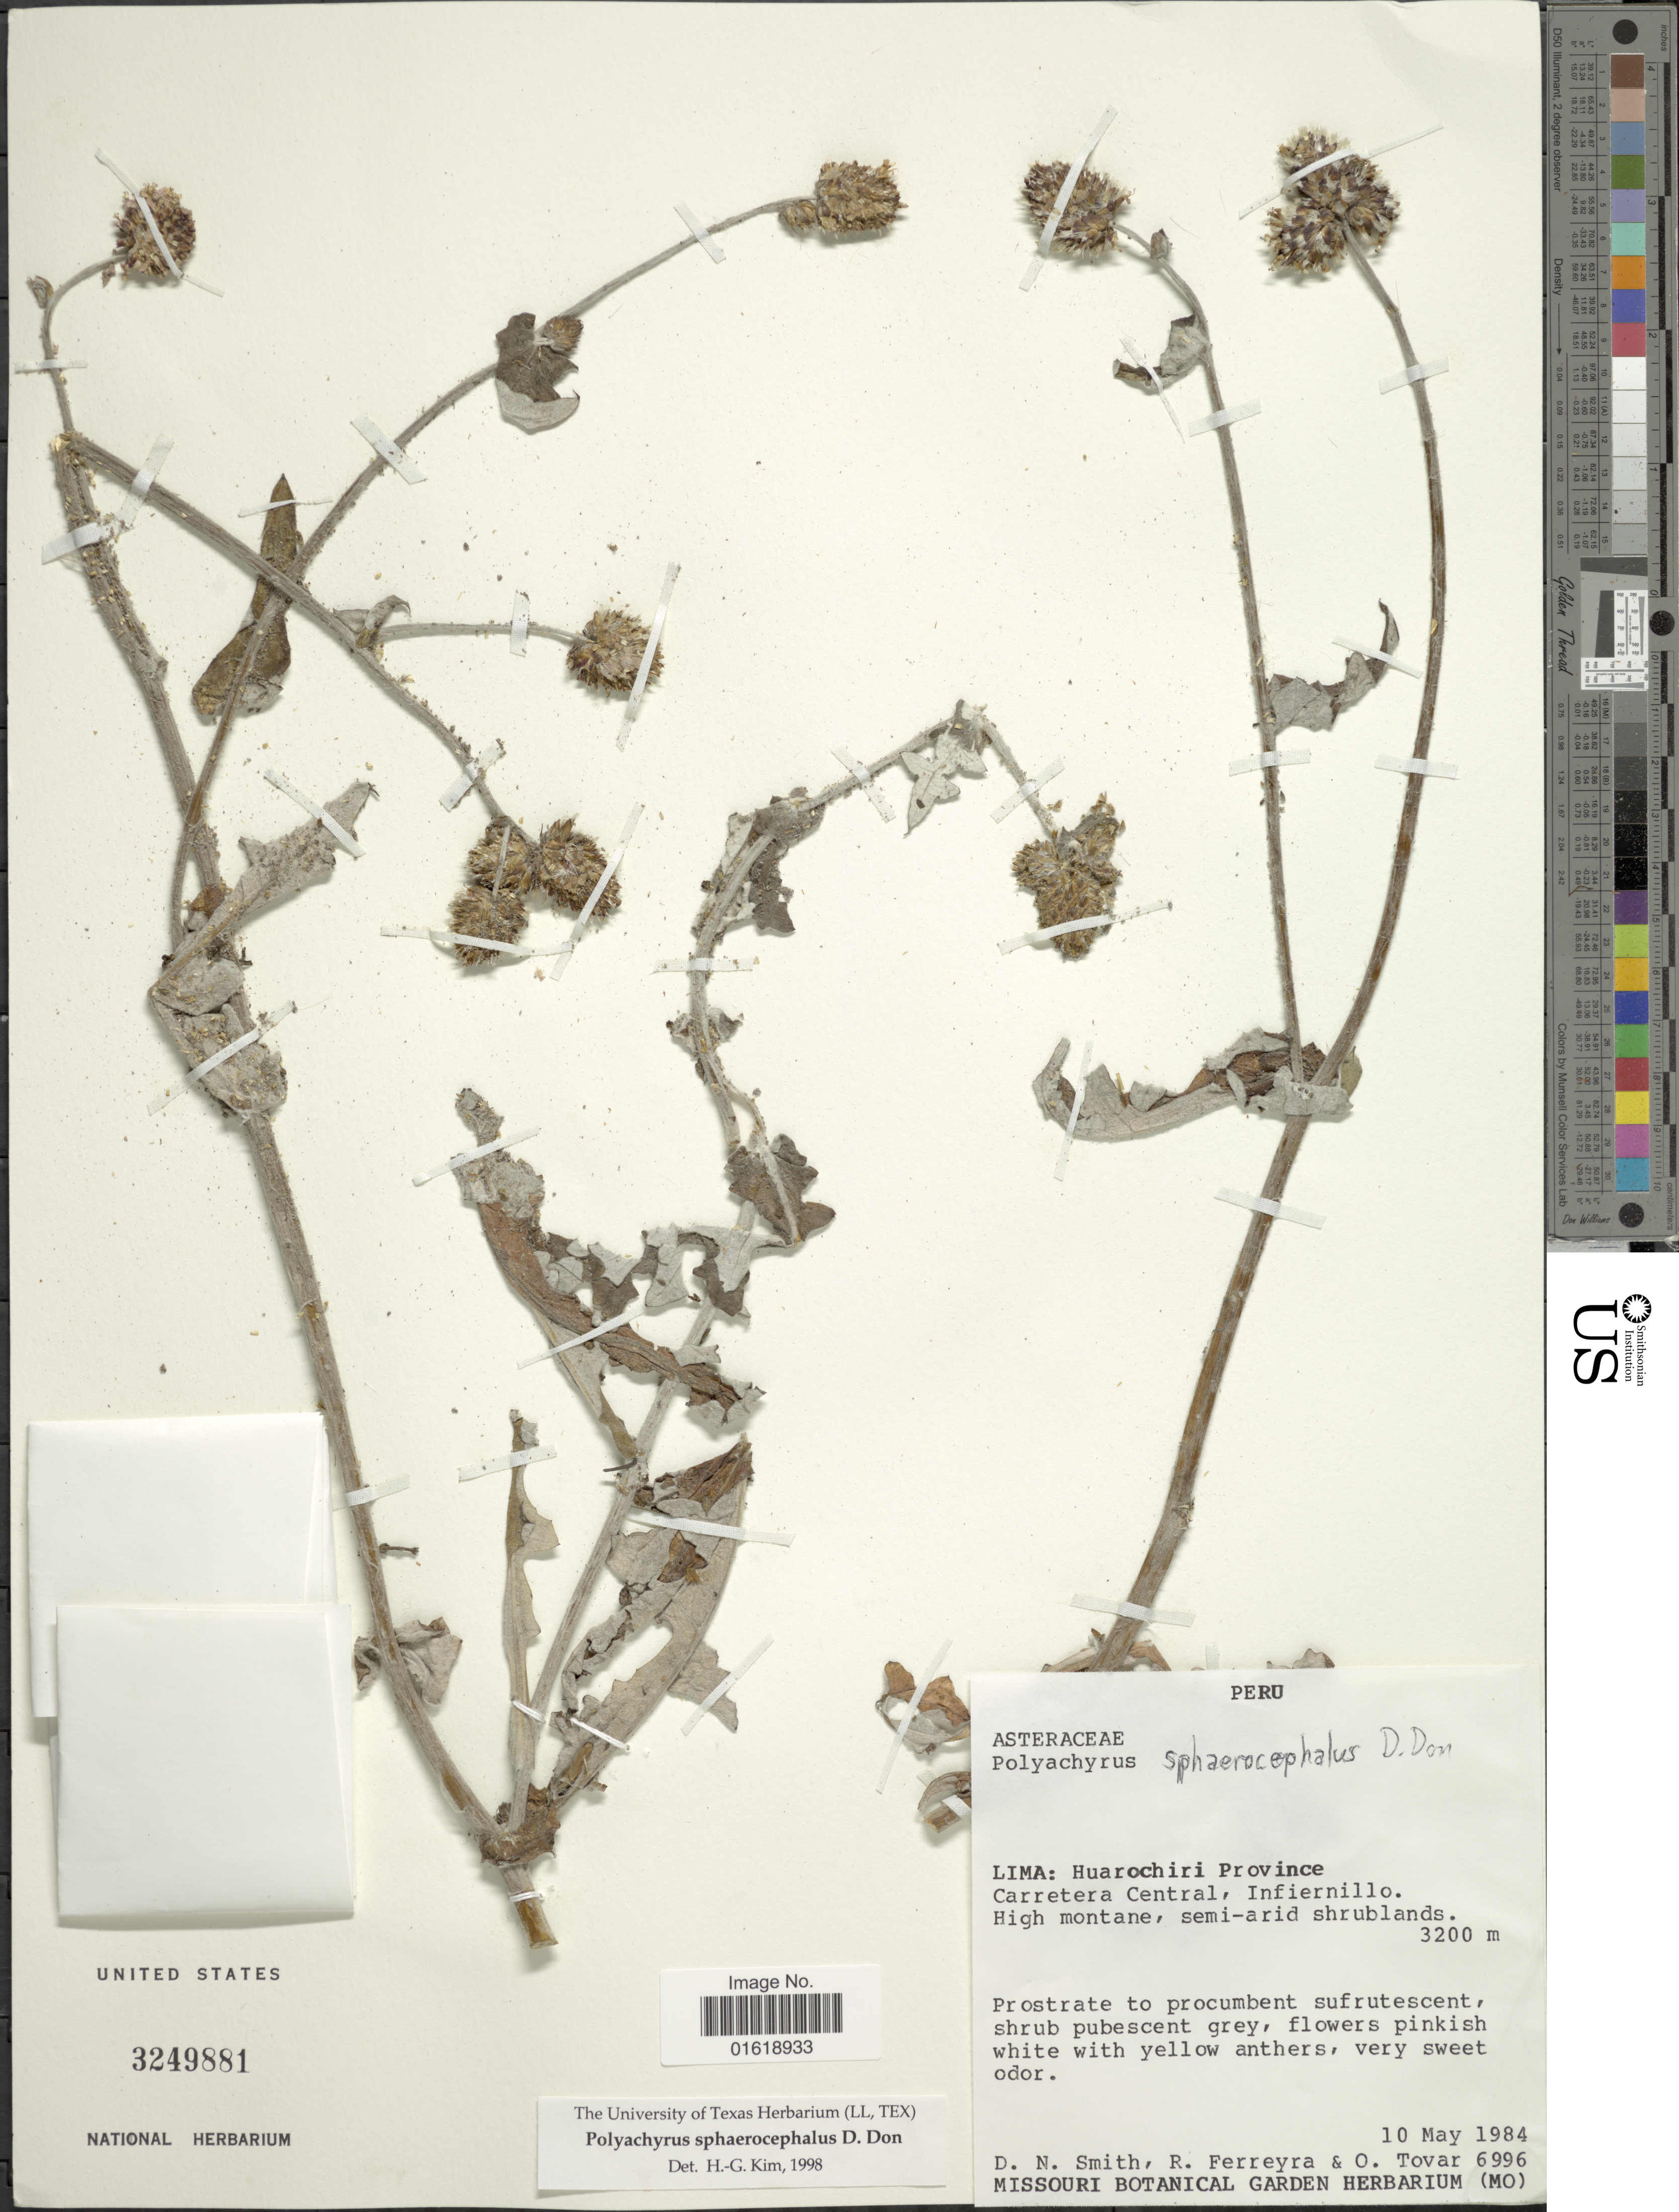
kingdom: Plantae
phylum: Tracheophyta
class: Magnoliopsida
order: Asterales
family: Asteraceae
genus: Polyachyrus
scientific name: Polyachyrus sphaerocephalus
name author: D. Don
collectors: D. Smith, R. A. Ferreyra & Ó. Tovar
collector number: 6996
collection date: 1984-05-10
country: Peru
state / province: Lima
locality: Lima: Huarochiri Province. Carretera Central, Infiernillo.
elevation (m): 3200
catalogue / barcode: US 3249881